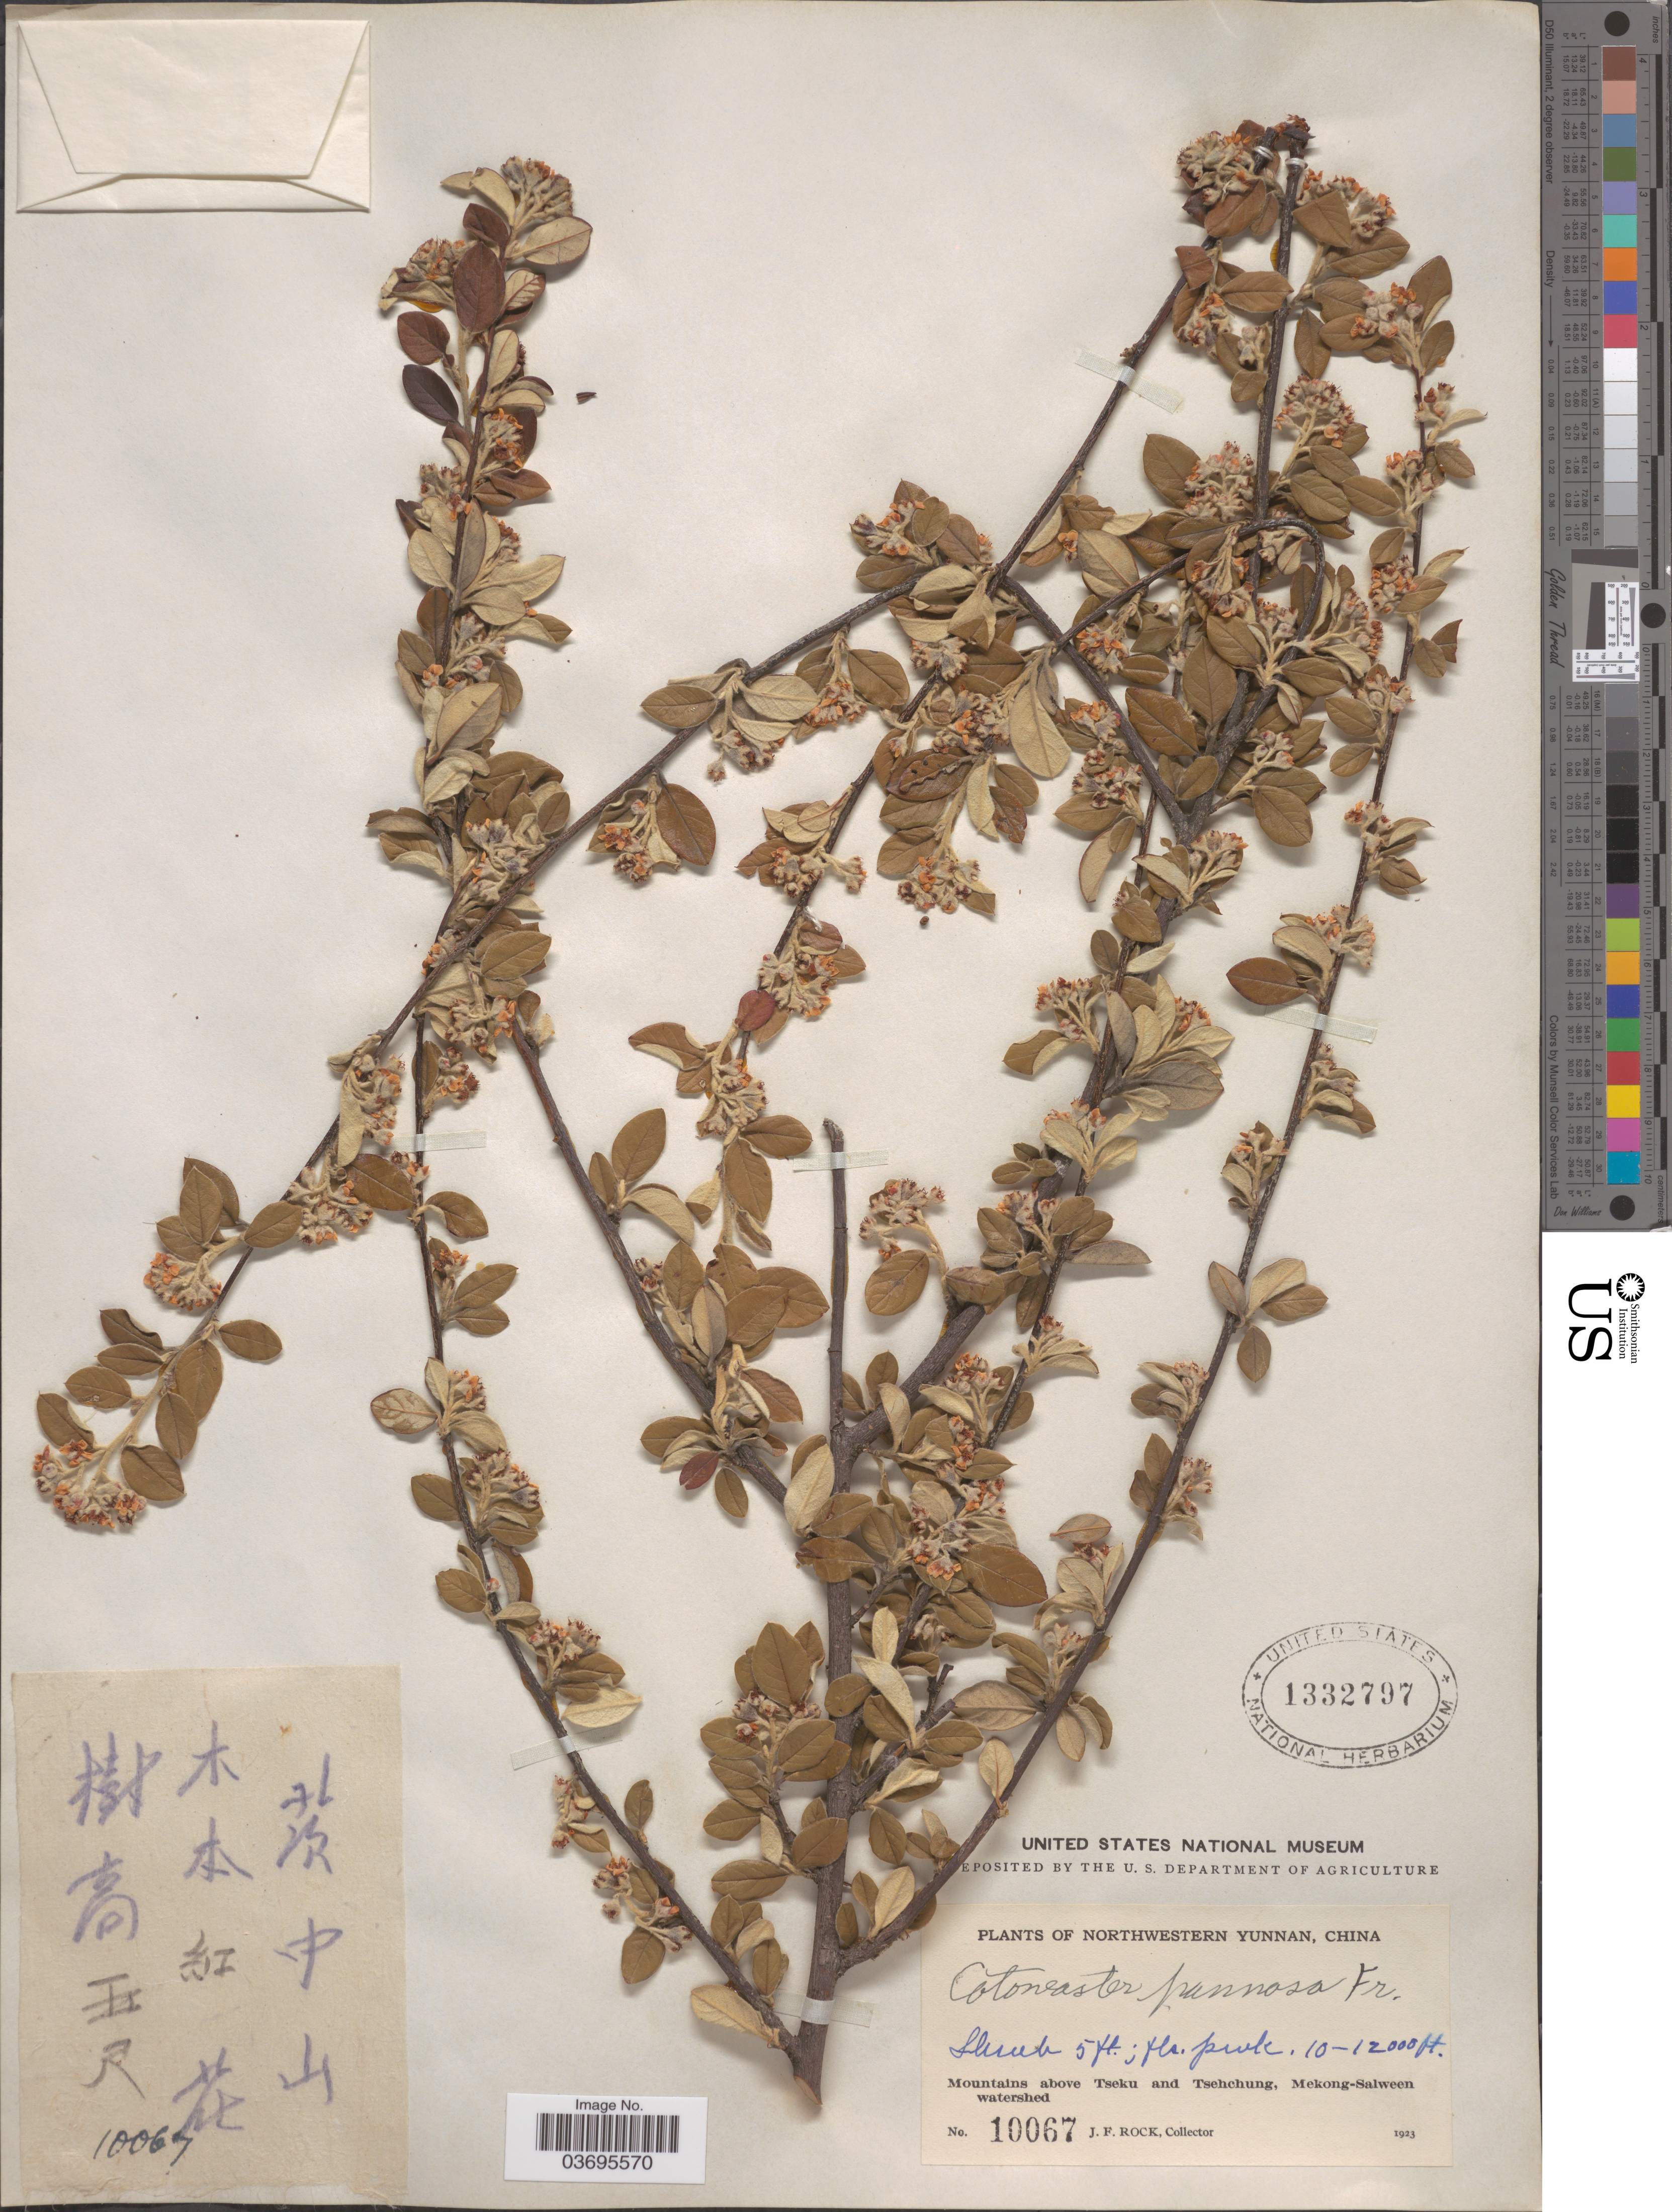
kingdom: Plantae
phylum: Tracheophyta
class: Magnoliopsida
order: Rosales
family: Rosaceae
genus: Cotoneaster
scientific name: Cotoneaster pannosa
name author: Franch.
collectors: J. Rock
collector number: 10067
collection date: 1923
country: China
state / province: Yunnan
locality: Northwestern Yunnan. Mountains above Tseku and Tsehchung, Mekong-Salween watershed.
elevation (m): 3048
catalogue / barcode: US 1332797